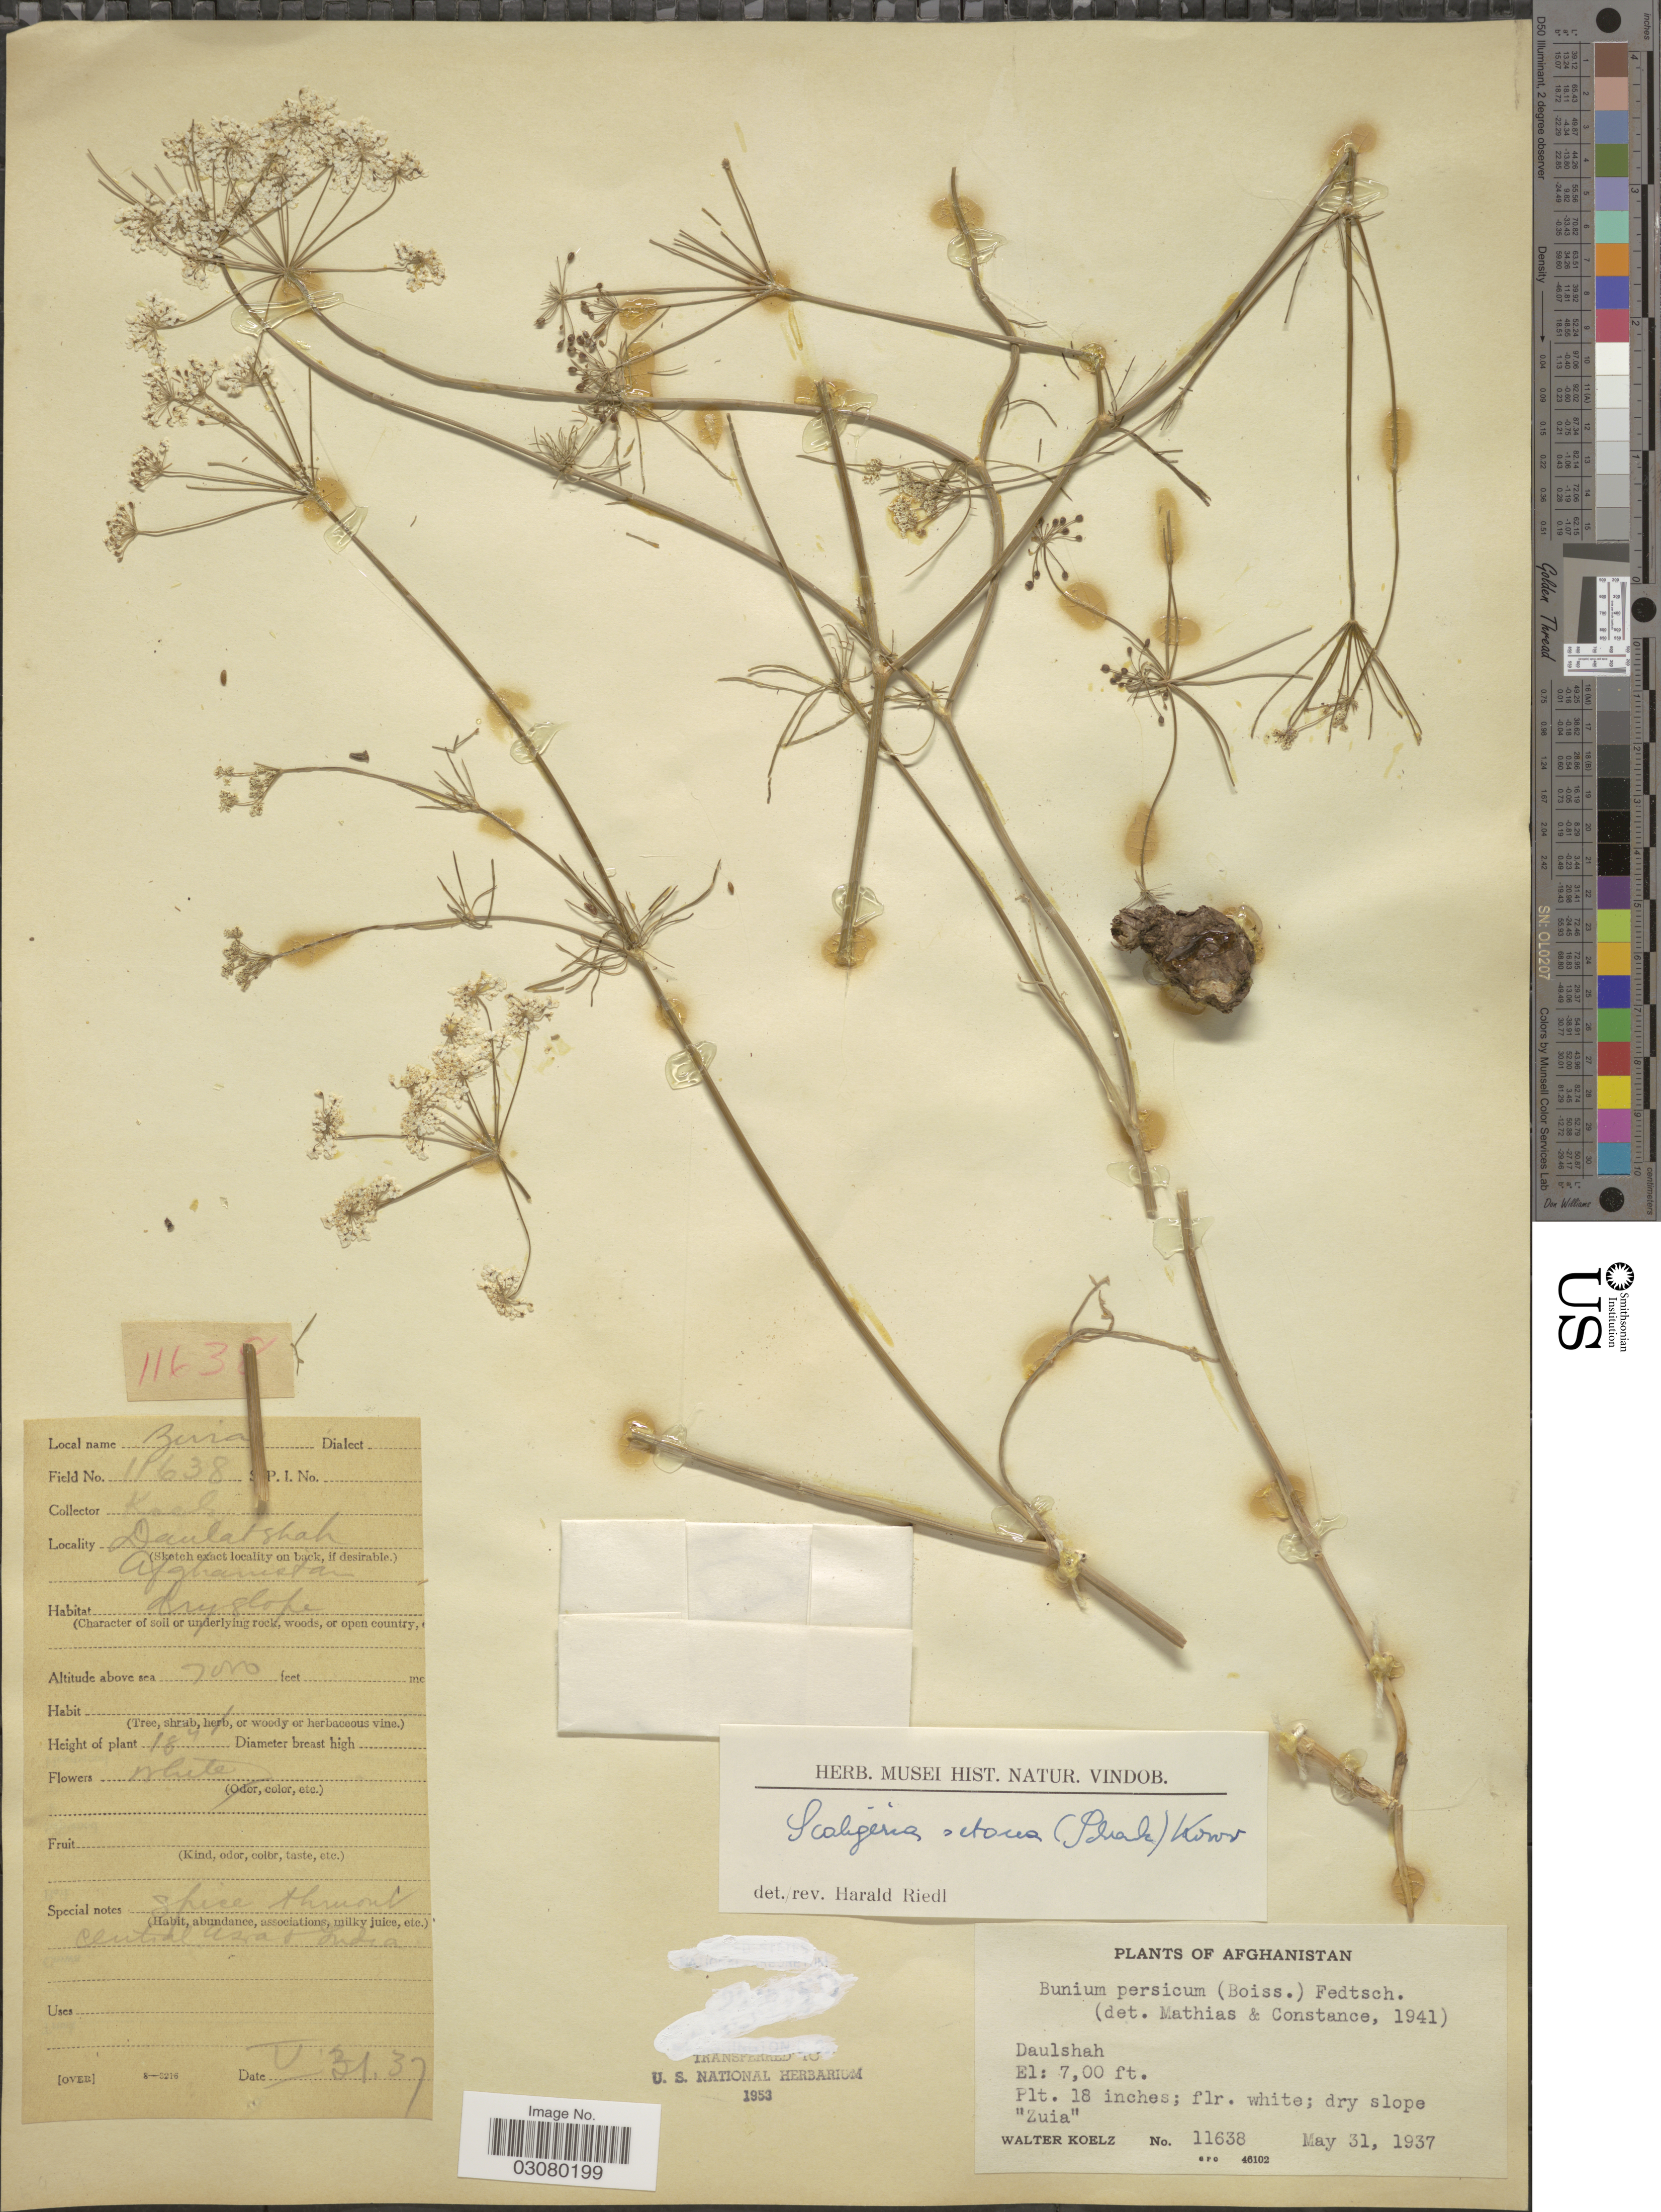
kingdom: Plantae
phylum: Tracheophyta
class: Magnoliopsida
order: Apiales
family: Apiaceae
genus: Scaligeria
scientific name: Scaligeria setacea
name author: (Schrenk ex Fisch. & C.A. Mey.) Korovin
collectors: W. N. Koelz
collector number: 11638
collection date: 1937-05-31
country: Afghanistan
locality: Daulshah.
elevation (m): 2134